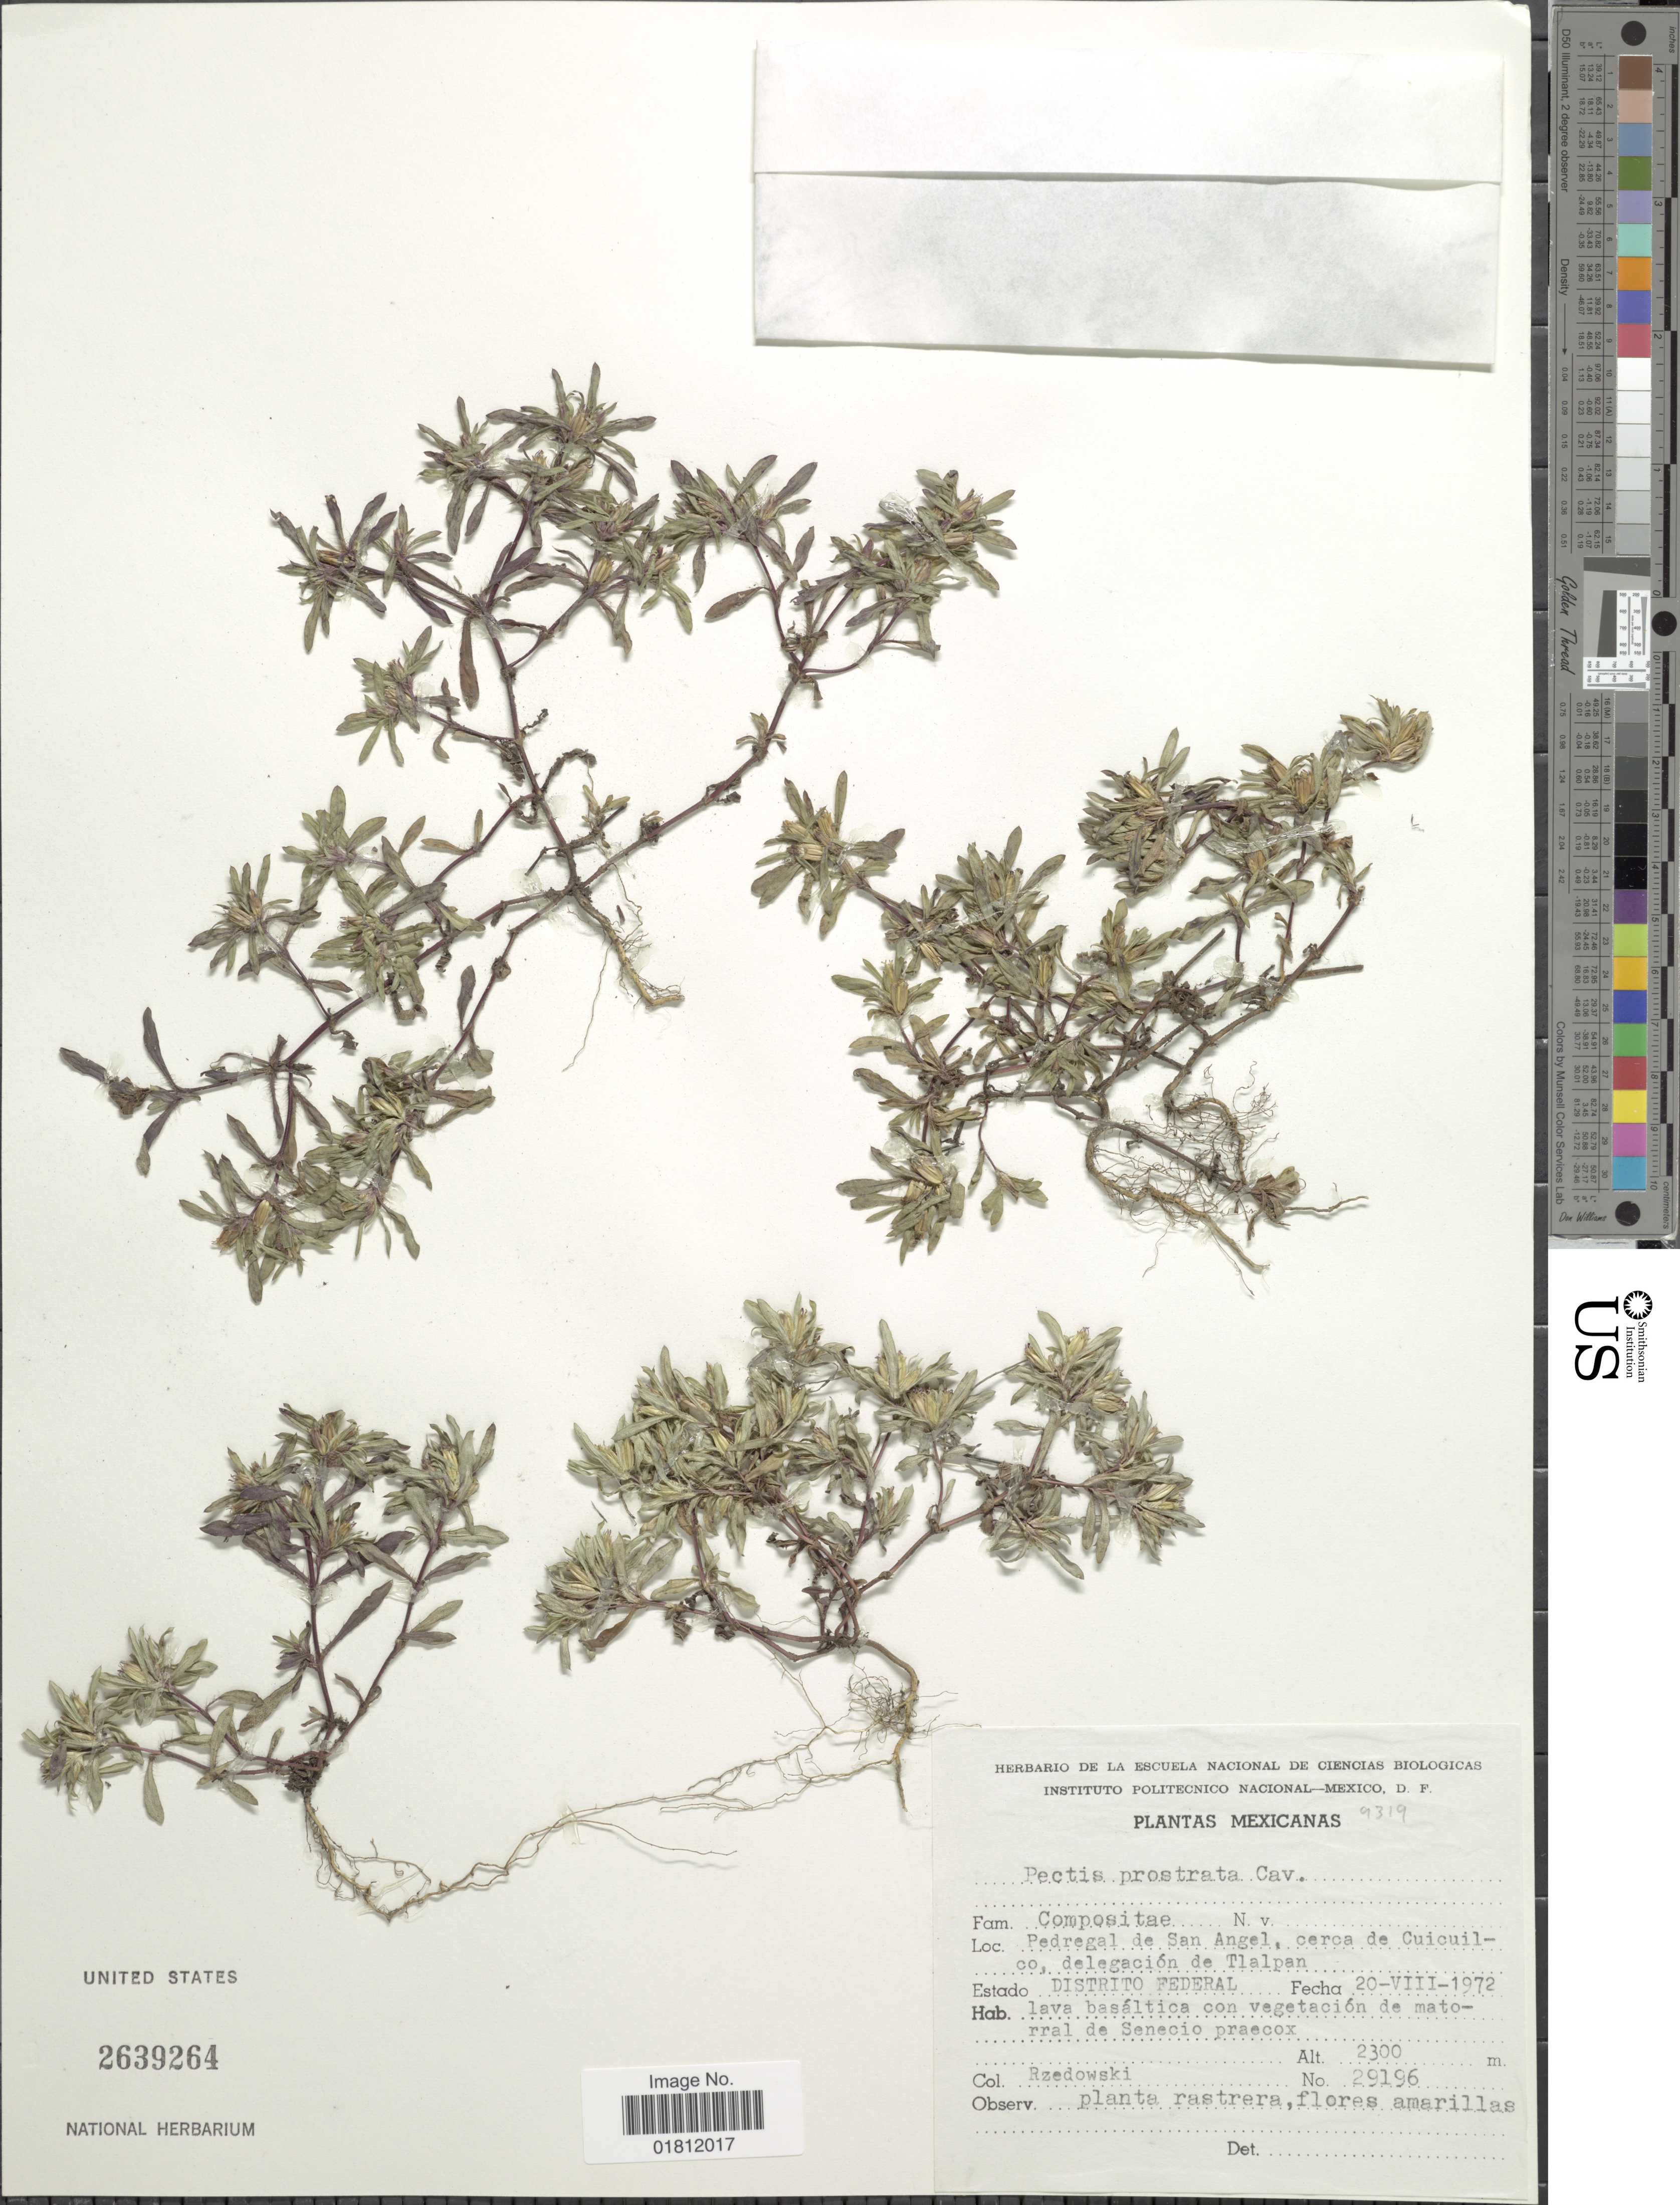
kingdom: Plantae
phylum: Tracheophyta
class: Magnoliopsida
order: Asterales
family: Asteraceae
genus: Pectis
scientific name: Pectis prostrata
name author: Cav.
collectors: Rzedowski, --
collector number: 29196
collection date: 1972-08-20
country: Mexico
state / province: Distrito Federal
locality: Pedegral de San Angel, cerca de Cuicuilco, delegacion de Tlalpan.Estado Distrito Federal.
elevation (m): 2300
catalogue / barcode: US 2639264